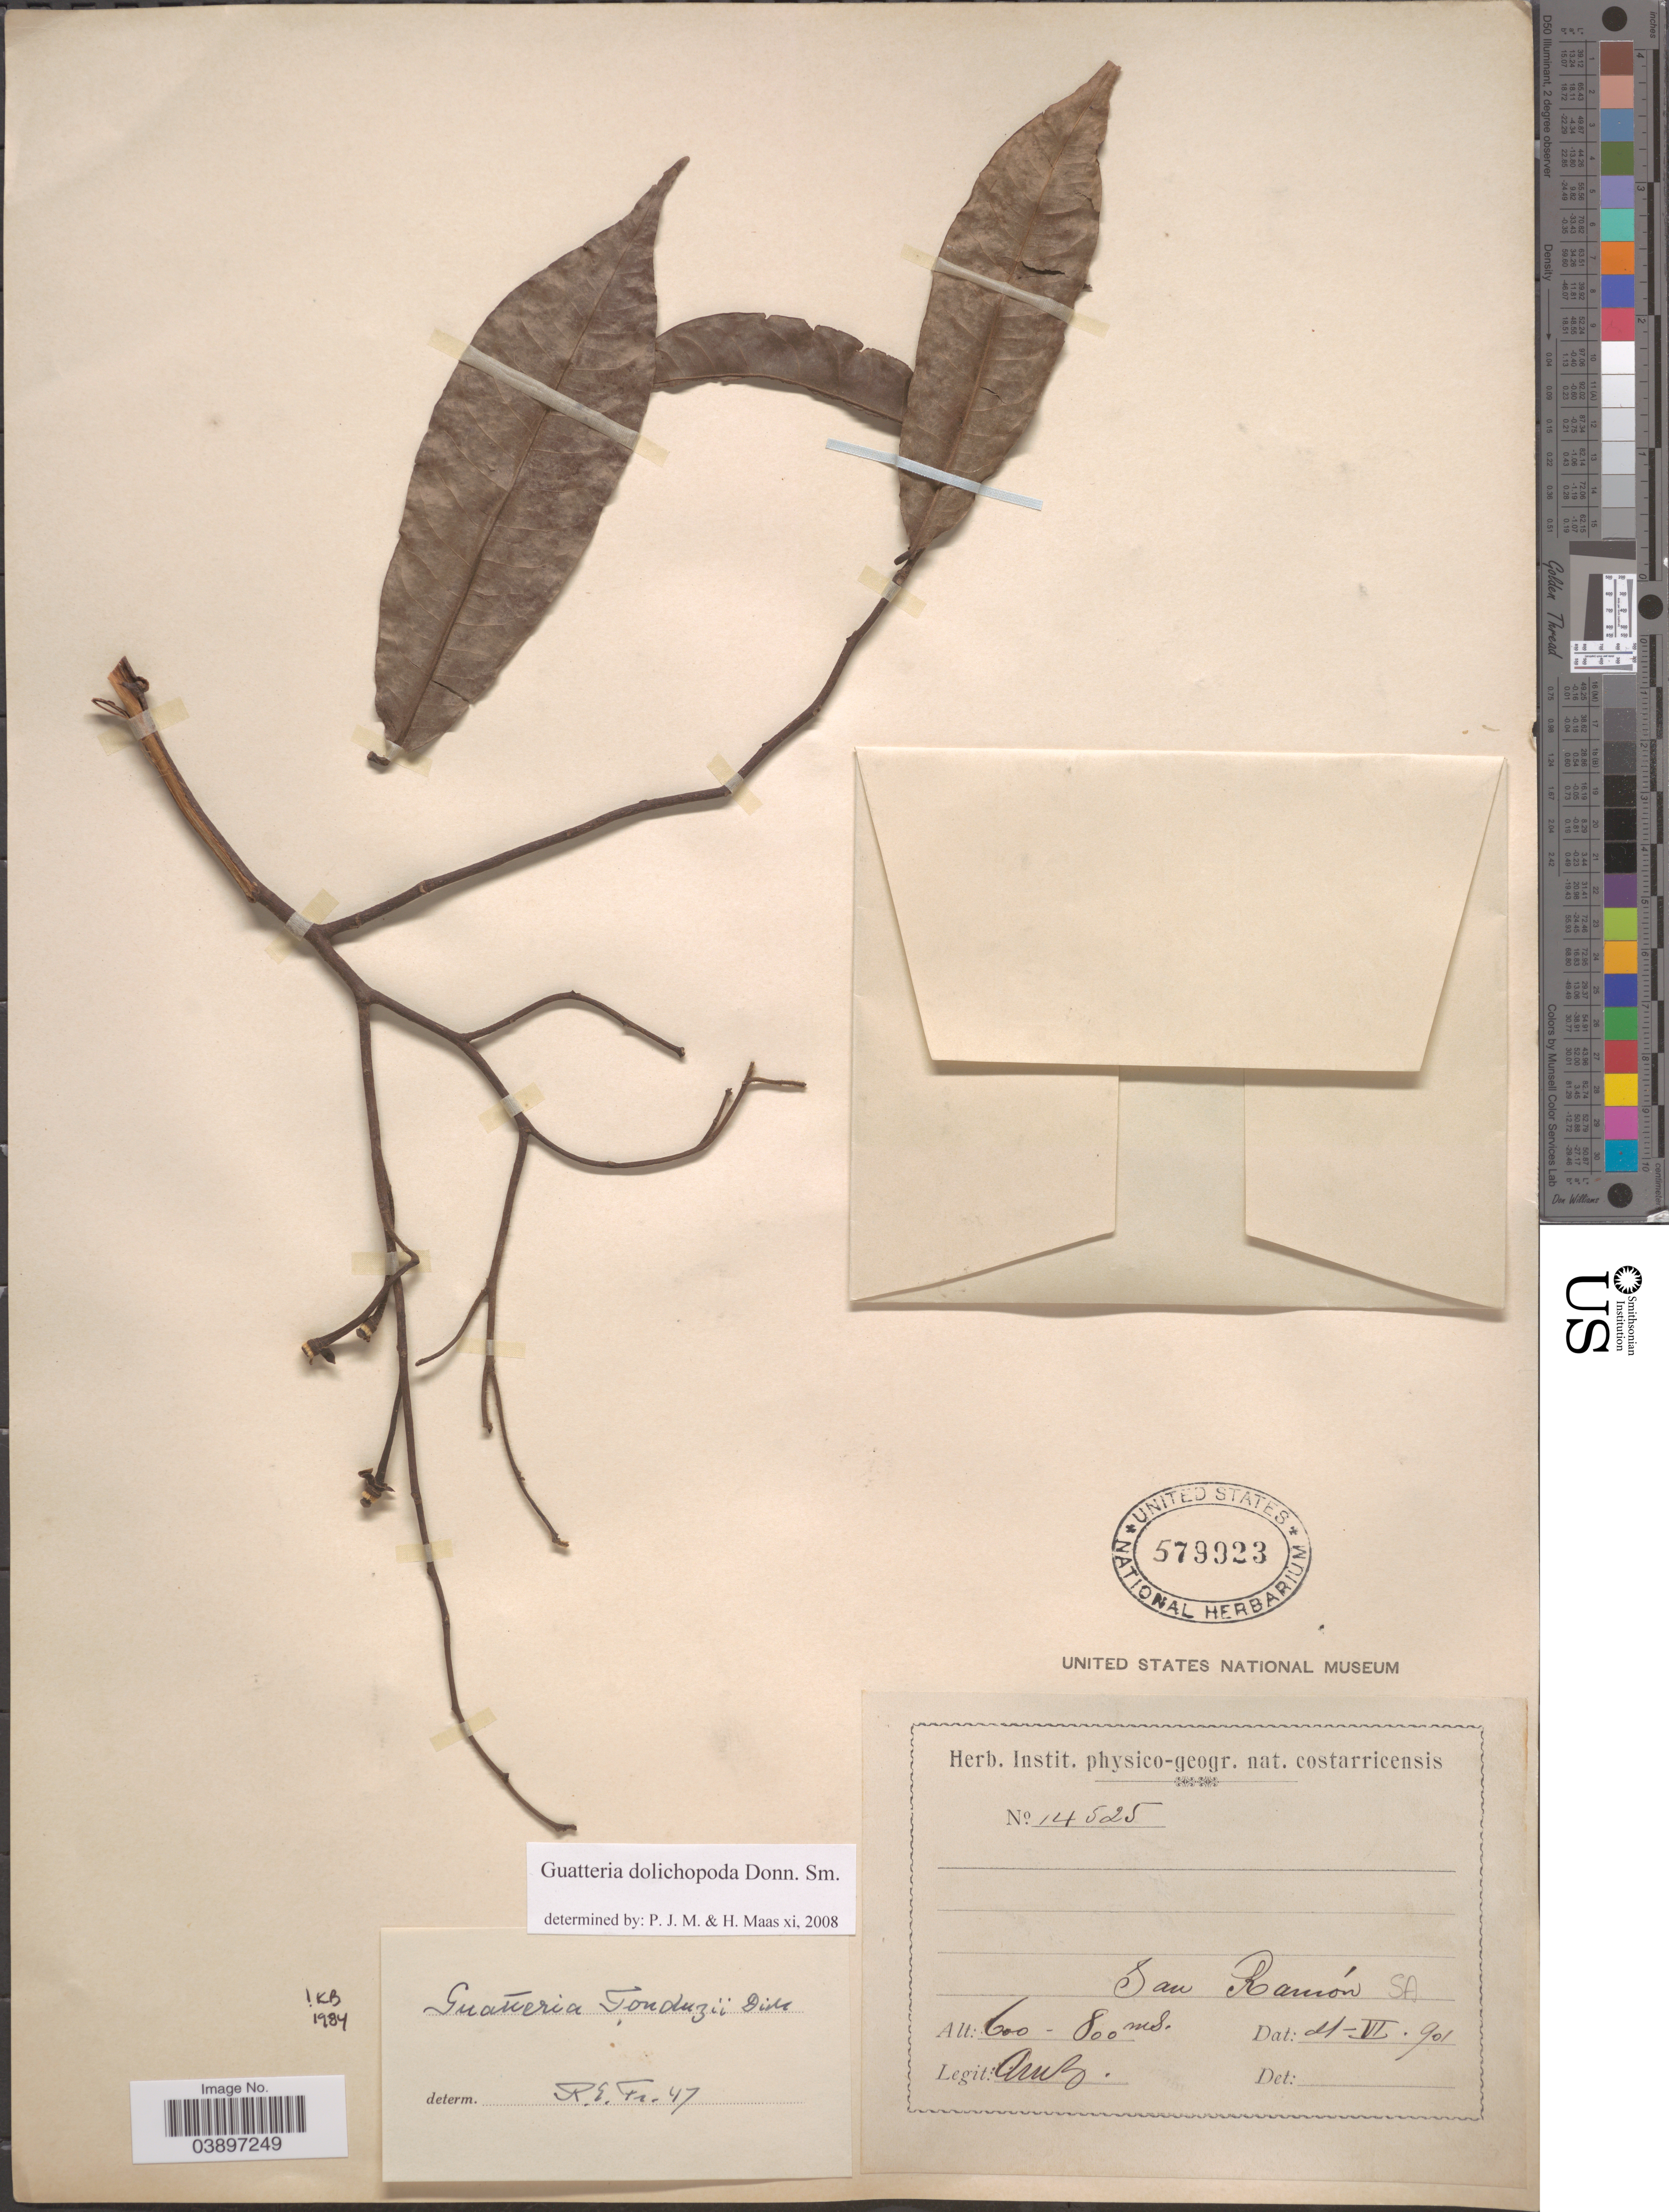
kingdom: Plantae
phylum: Tracheophyta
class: Magnoliopsida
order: Magnoliales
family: Annonaceae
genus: Guatteria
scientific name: Guatteria dolichopoda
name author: Donn. Sm.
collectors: A. M. B.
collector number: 14525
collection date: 1901-06-04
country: Costa Rica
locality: San Ramón. SA.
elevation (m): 600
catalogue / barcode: US 579923